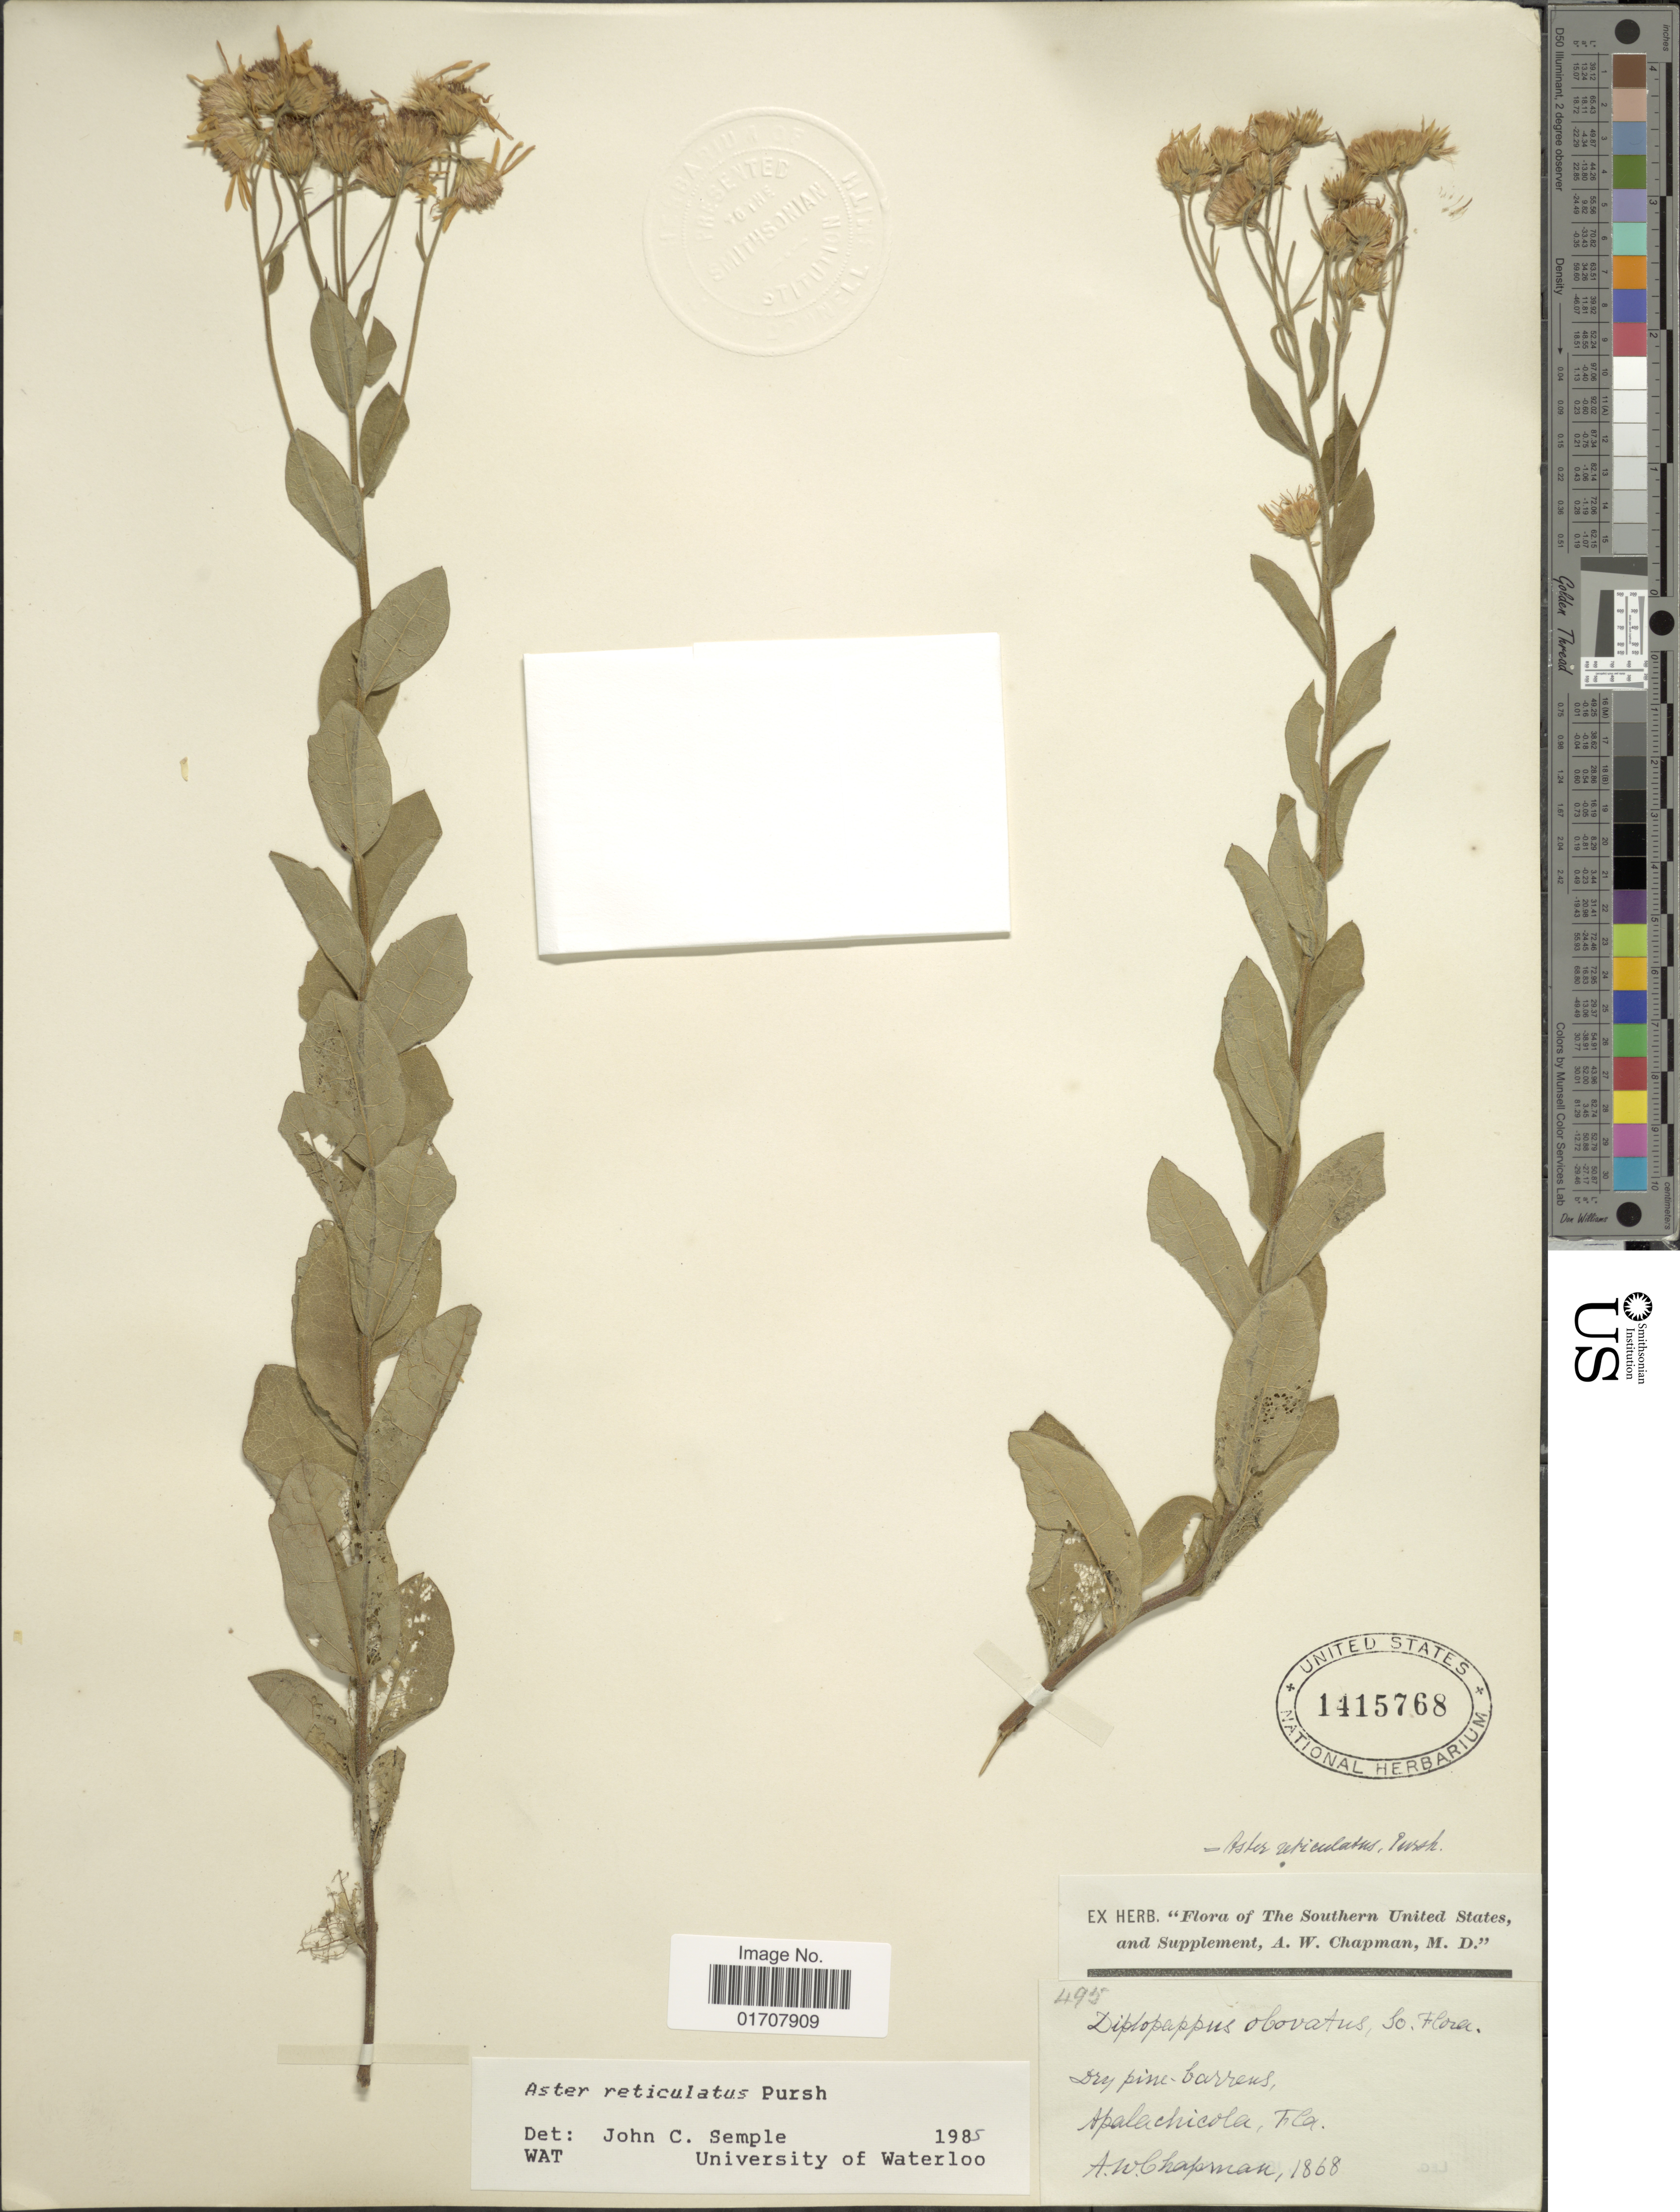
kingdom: Plantae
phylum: Tracheophyta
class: Magnoliopsida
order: Asterales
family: Asteraceae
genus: Oclemena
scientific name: Oclemena reticulata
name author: (Pursh) G.L. Nesom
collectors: A. W. Chapman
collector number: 495?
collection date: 1868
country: United States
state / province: Florida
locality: Apalachicola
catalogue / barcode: US 1415768